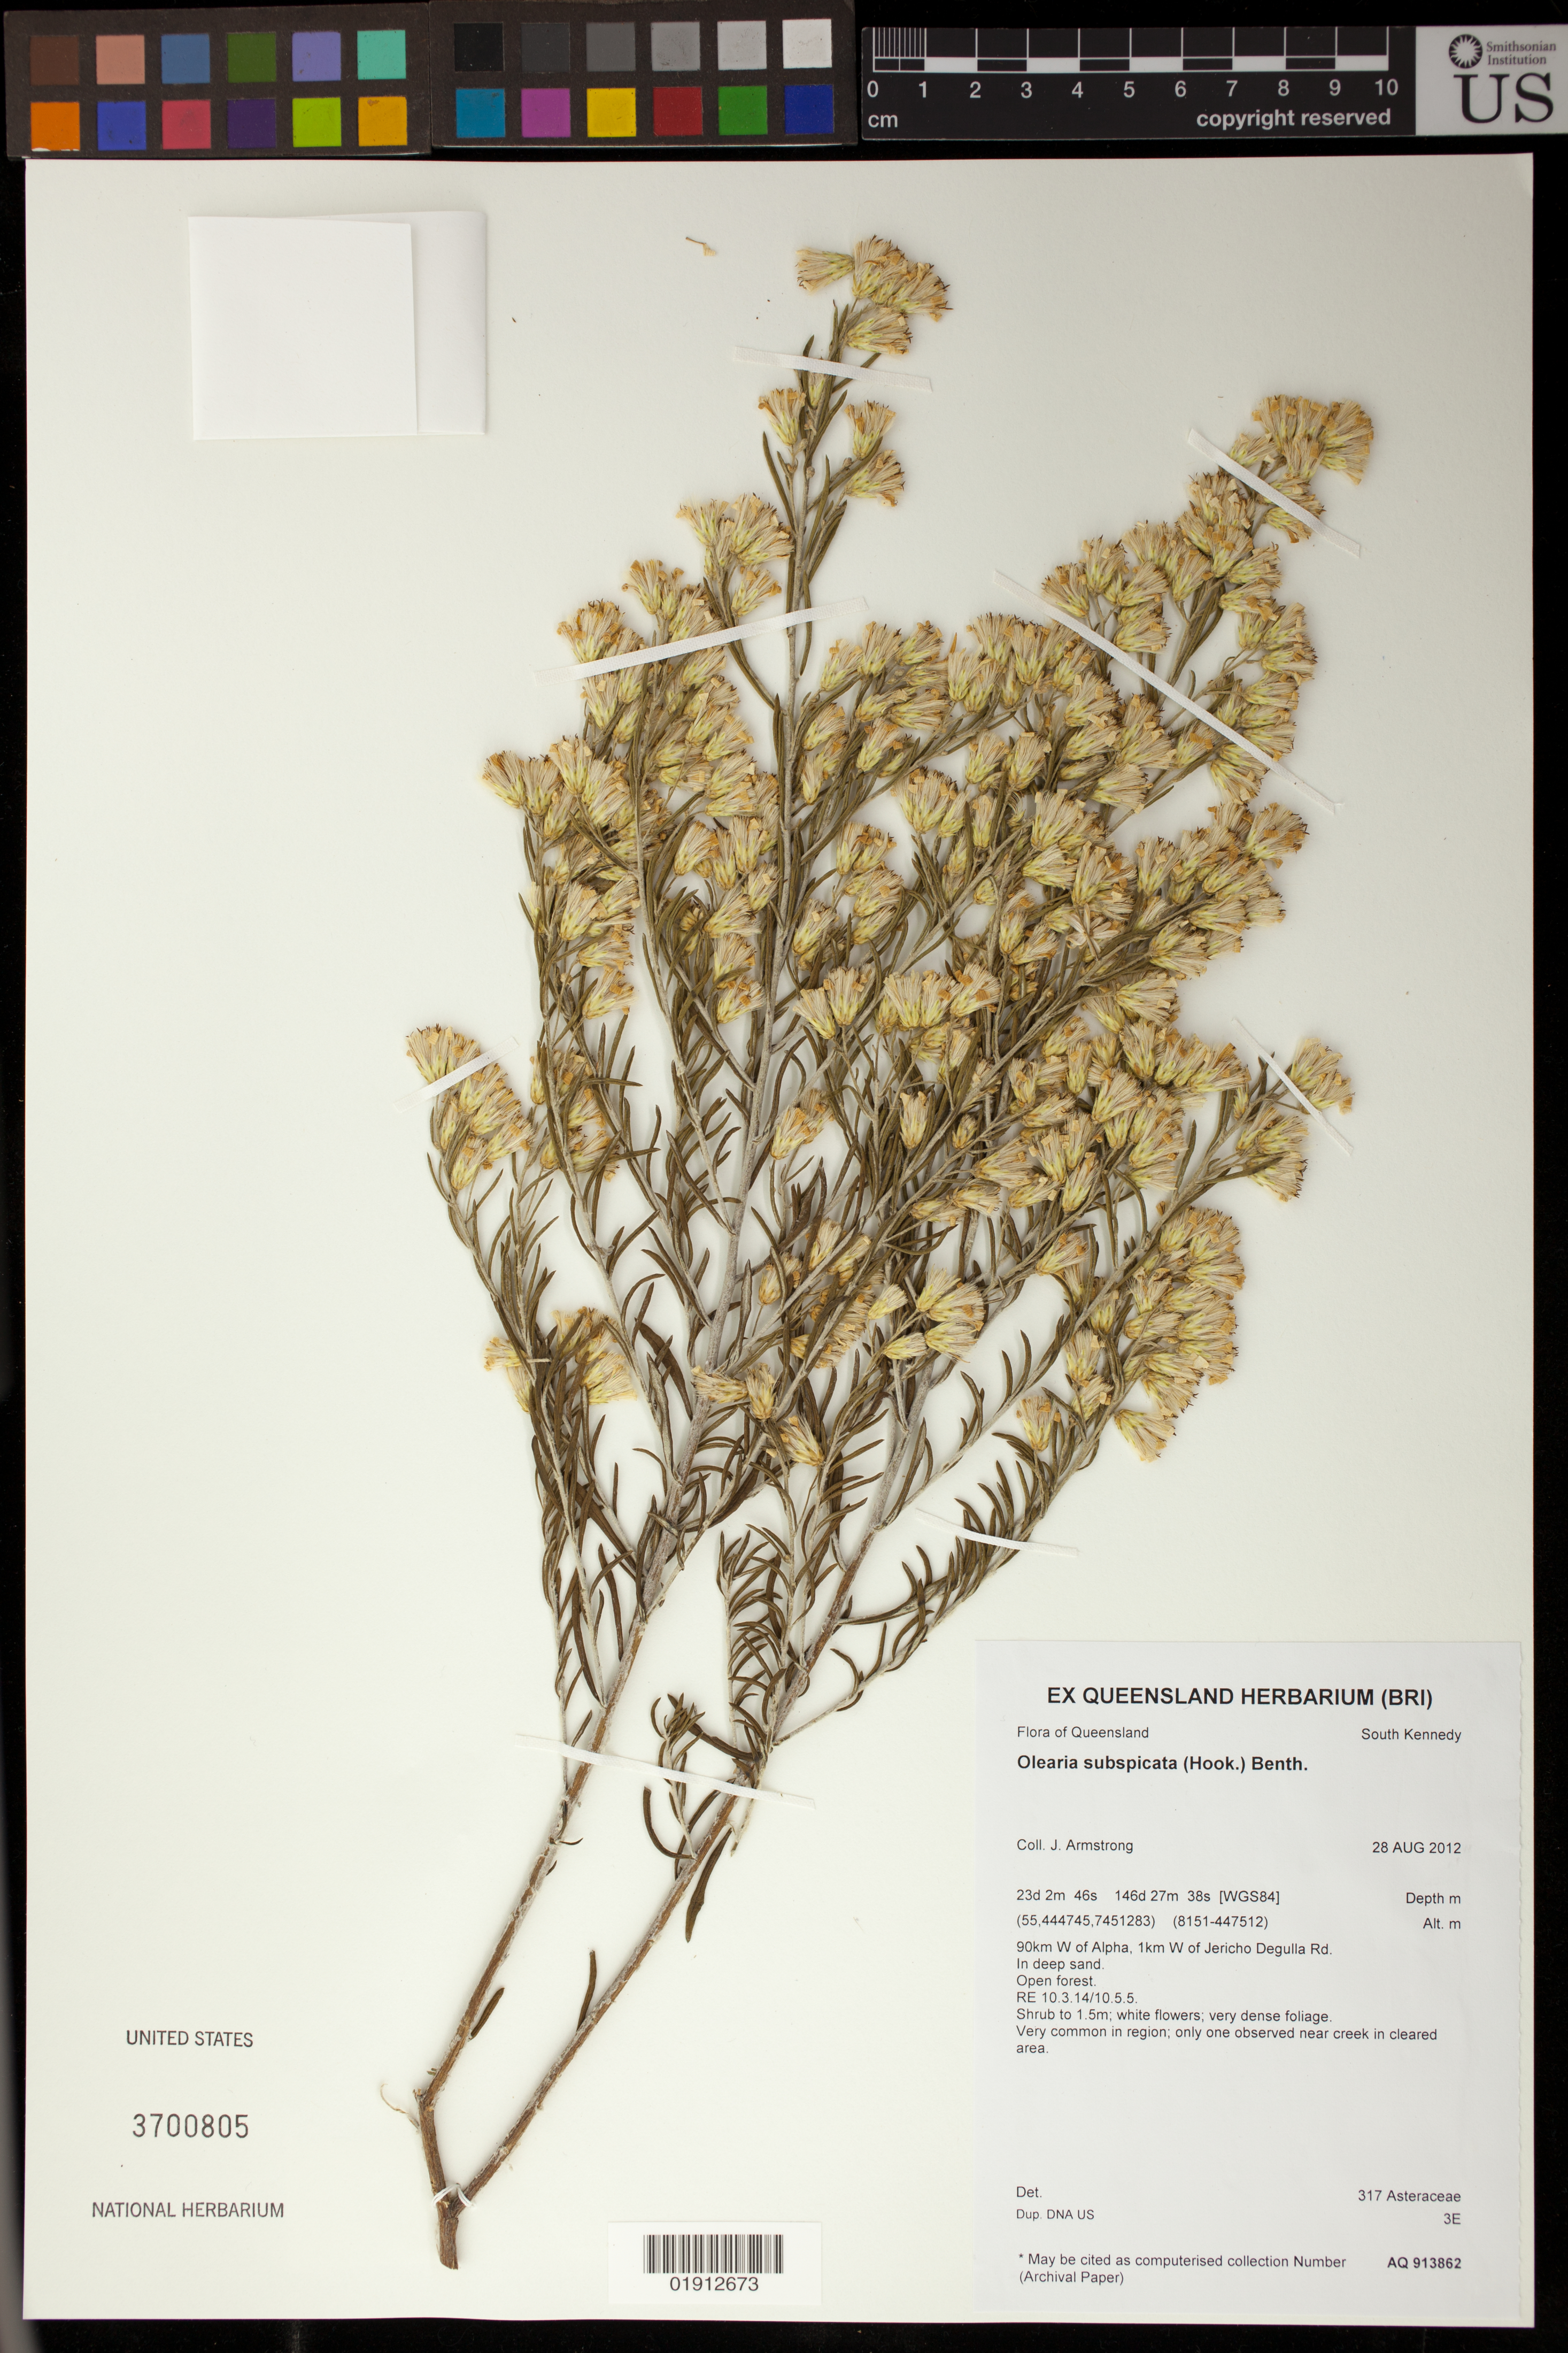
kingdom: Plantae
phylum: Tracheophyta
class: Magnoliopsida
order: Asterales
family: Asteraceae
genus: Olearia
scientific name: Olearia subspicata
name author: (Hook.) Benth.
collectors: J. Armstrong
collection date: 2012-08-28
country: Australia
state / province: Queensland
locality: South Kennedy, 90 km W of Alpha, 1 km W of Jericho Degulla Road.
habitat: In deep sand, open forest.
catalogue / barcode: US 3700805